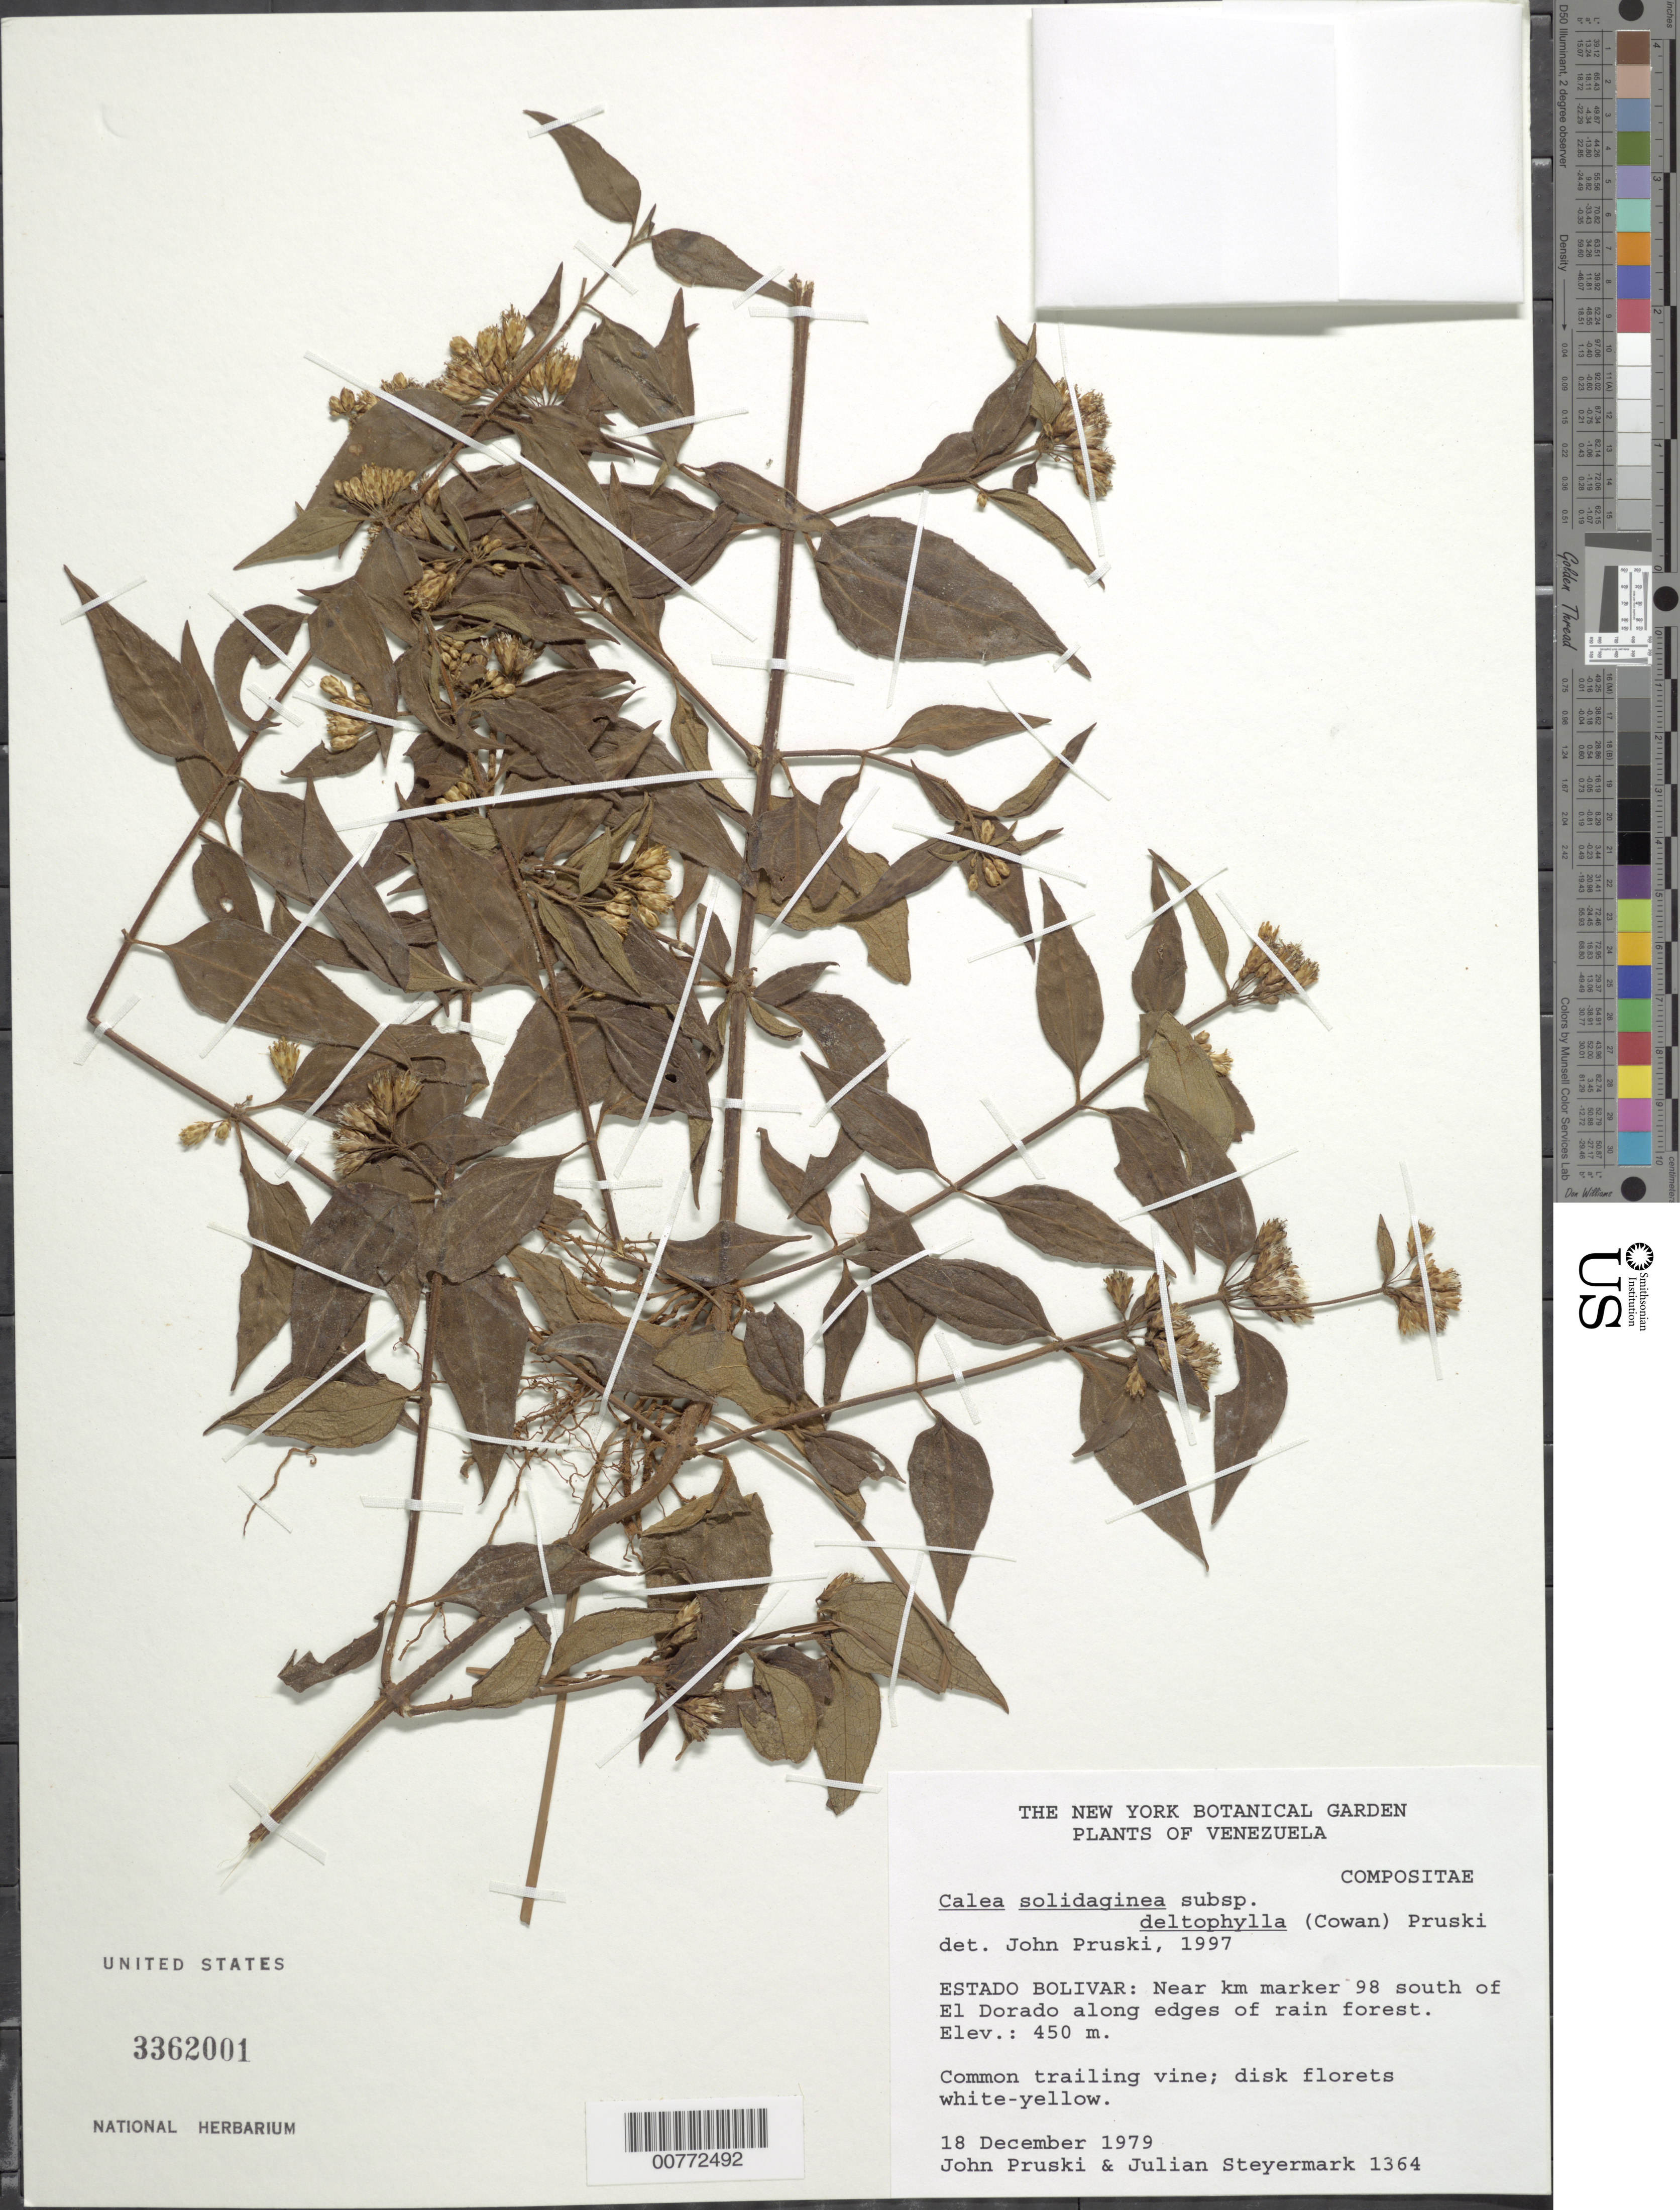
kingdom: Plantae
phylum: Tracheophyta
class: Magnoliopsida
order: Asterales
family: Asteraceae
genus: Calea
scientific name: Calea solidaginea subsp. deltophylla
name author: (R.S. Cowan) Pruski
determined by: Pruski, J. F.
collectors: J. F. Pruski & J. Steyermark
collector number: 1364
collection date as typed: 18-Dec-79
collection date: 1979-12-18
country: Venezuela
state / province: Bolívar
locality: El Dorado, S of, near km marker 98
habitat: Edges of rainforest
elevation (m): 450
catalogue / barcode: US 3362001